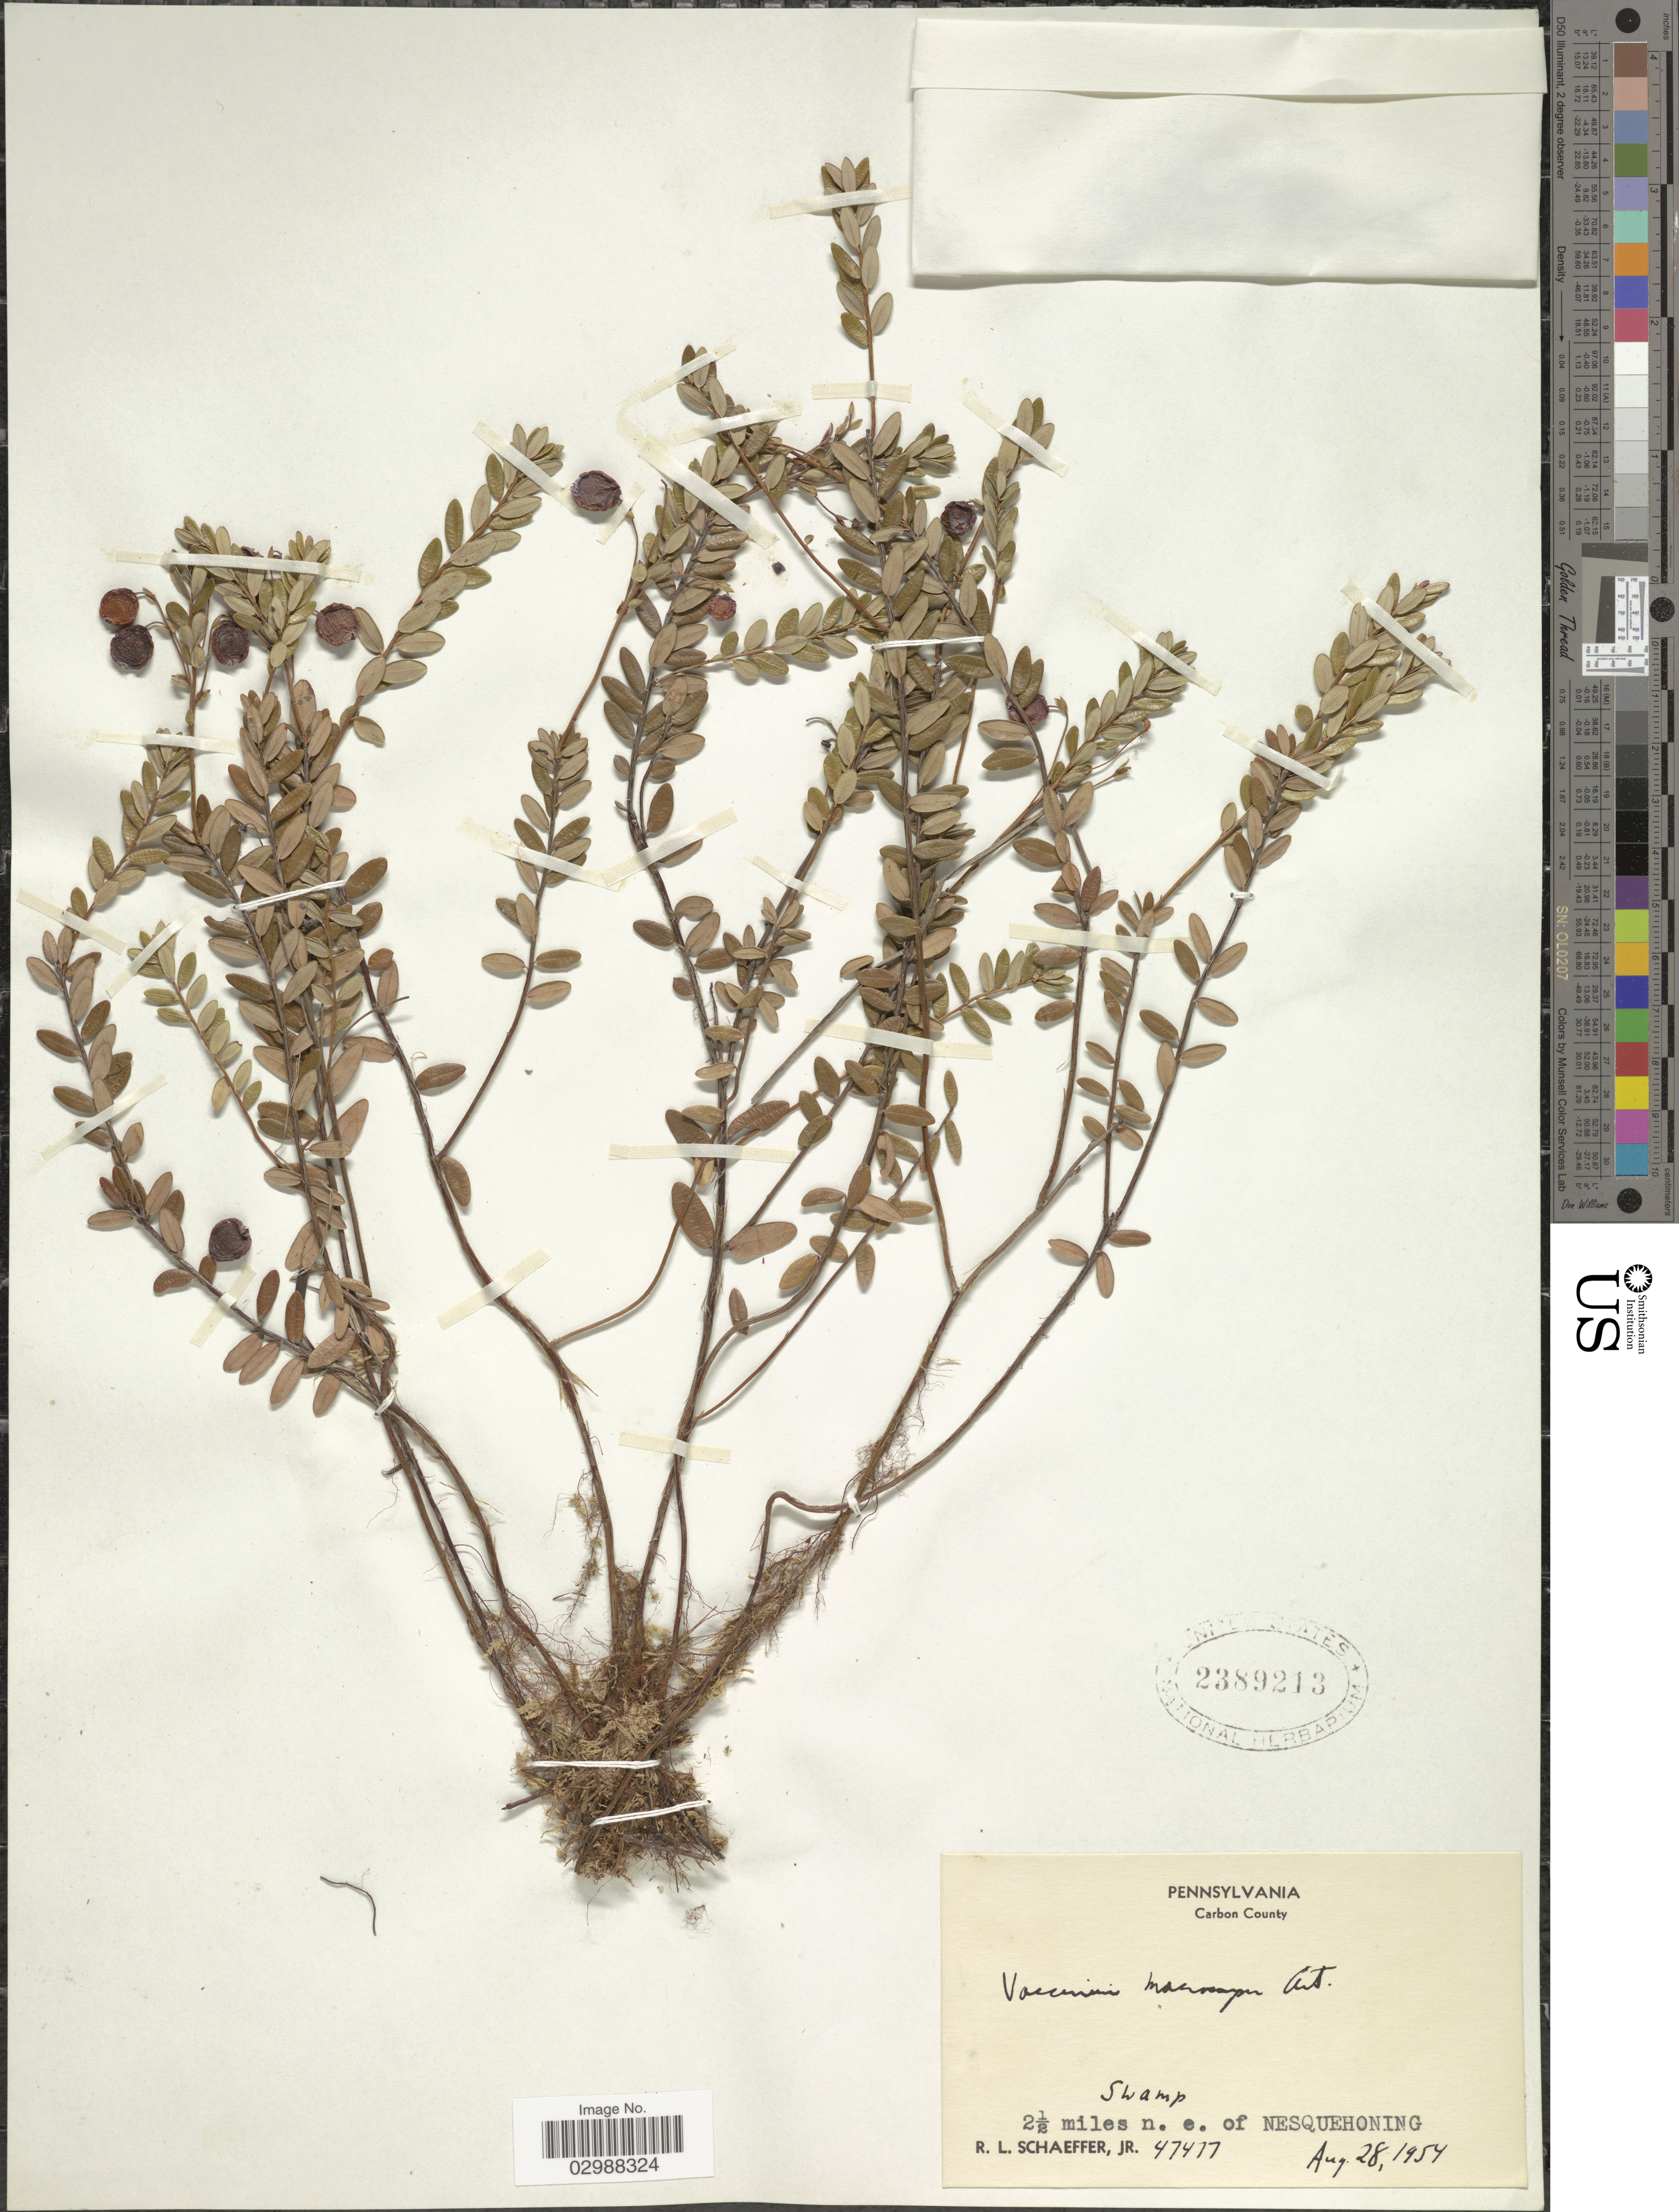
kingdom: Plantae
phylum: Tracheophyta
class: Magnoliopsida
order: Ericales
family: Ericaceae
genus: Vaccinium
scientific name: Vaccinium macrocarpon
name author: Aiton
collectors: R. L. Schaeffer Jr.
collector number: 47477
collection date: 1954-08-28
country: United States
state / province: Pennsylvania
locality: Carbon County. Swamp. 2½ miles n.e. of Nesquehoning.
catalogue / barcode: US 2389213